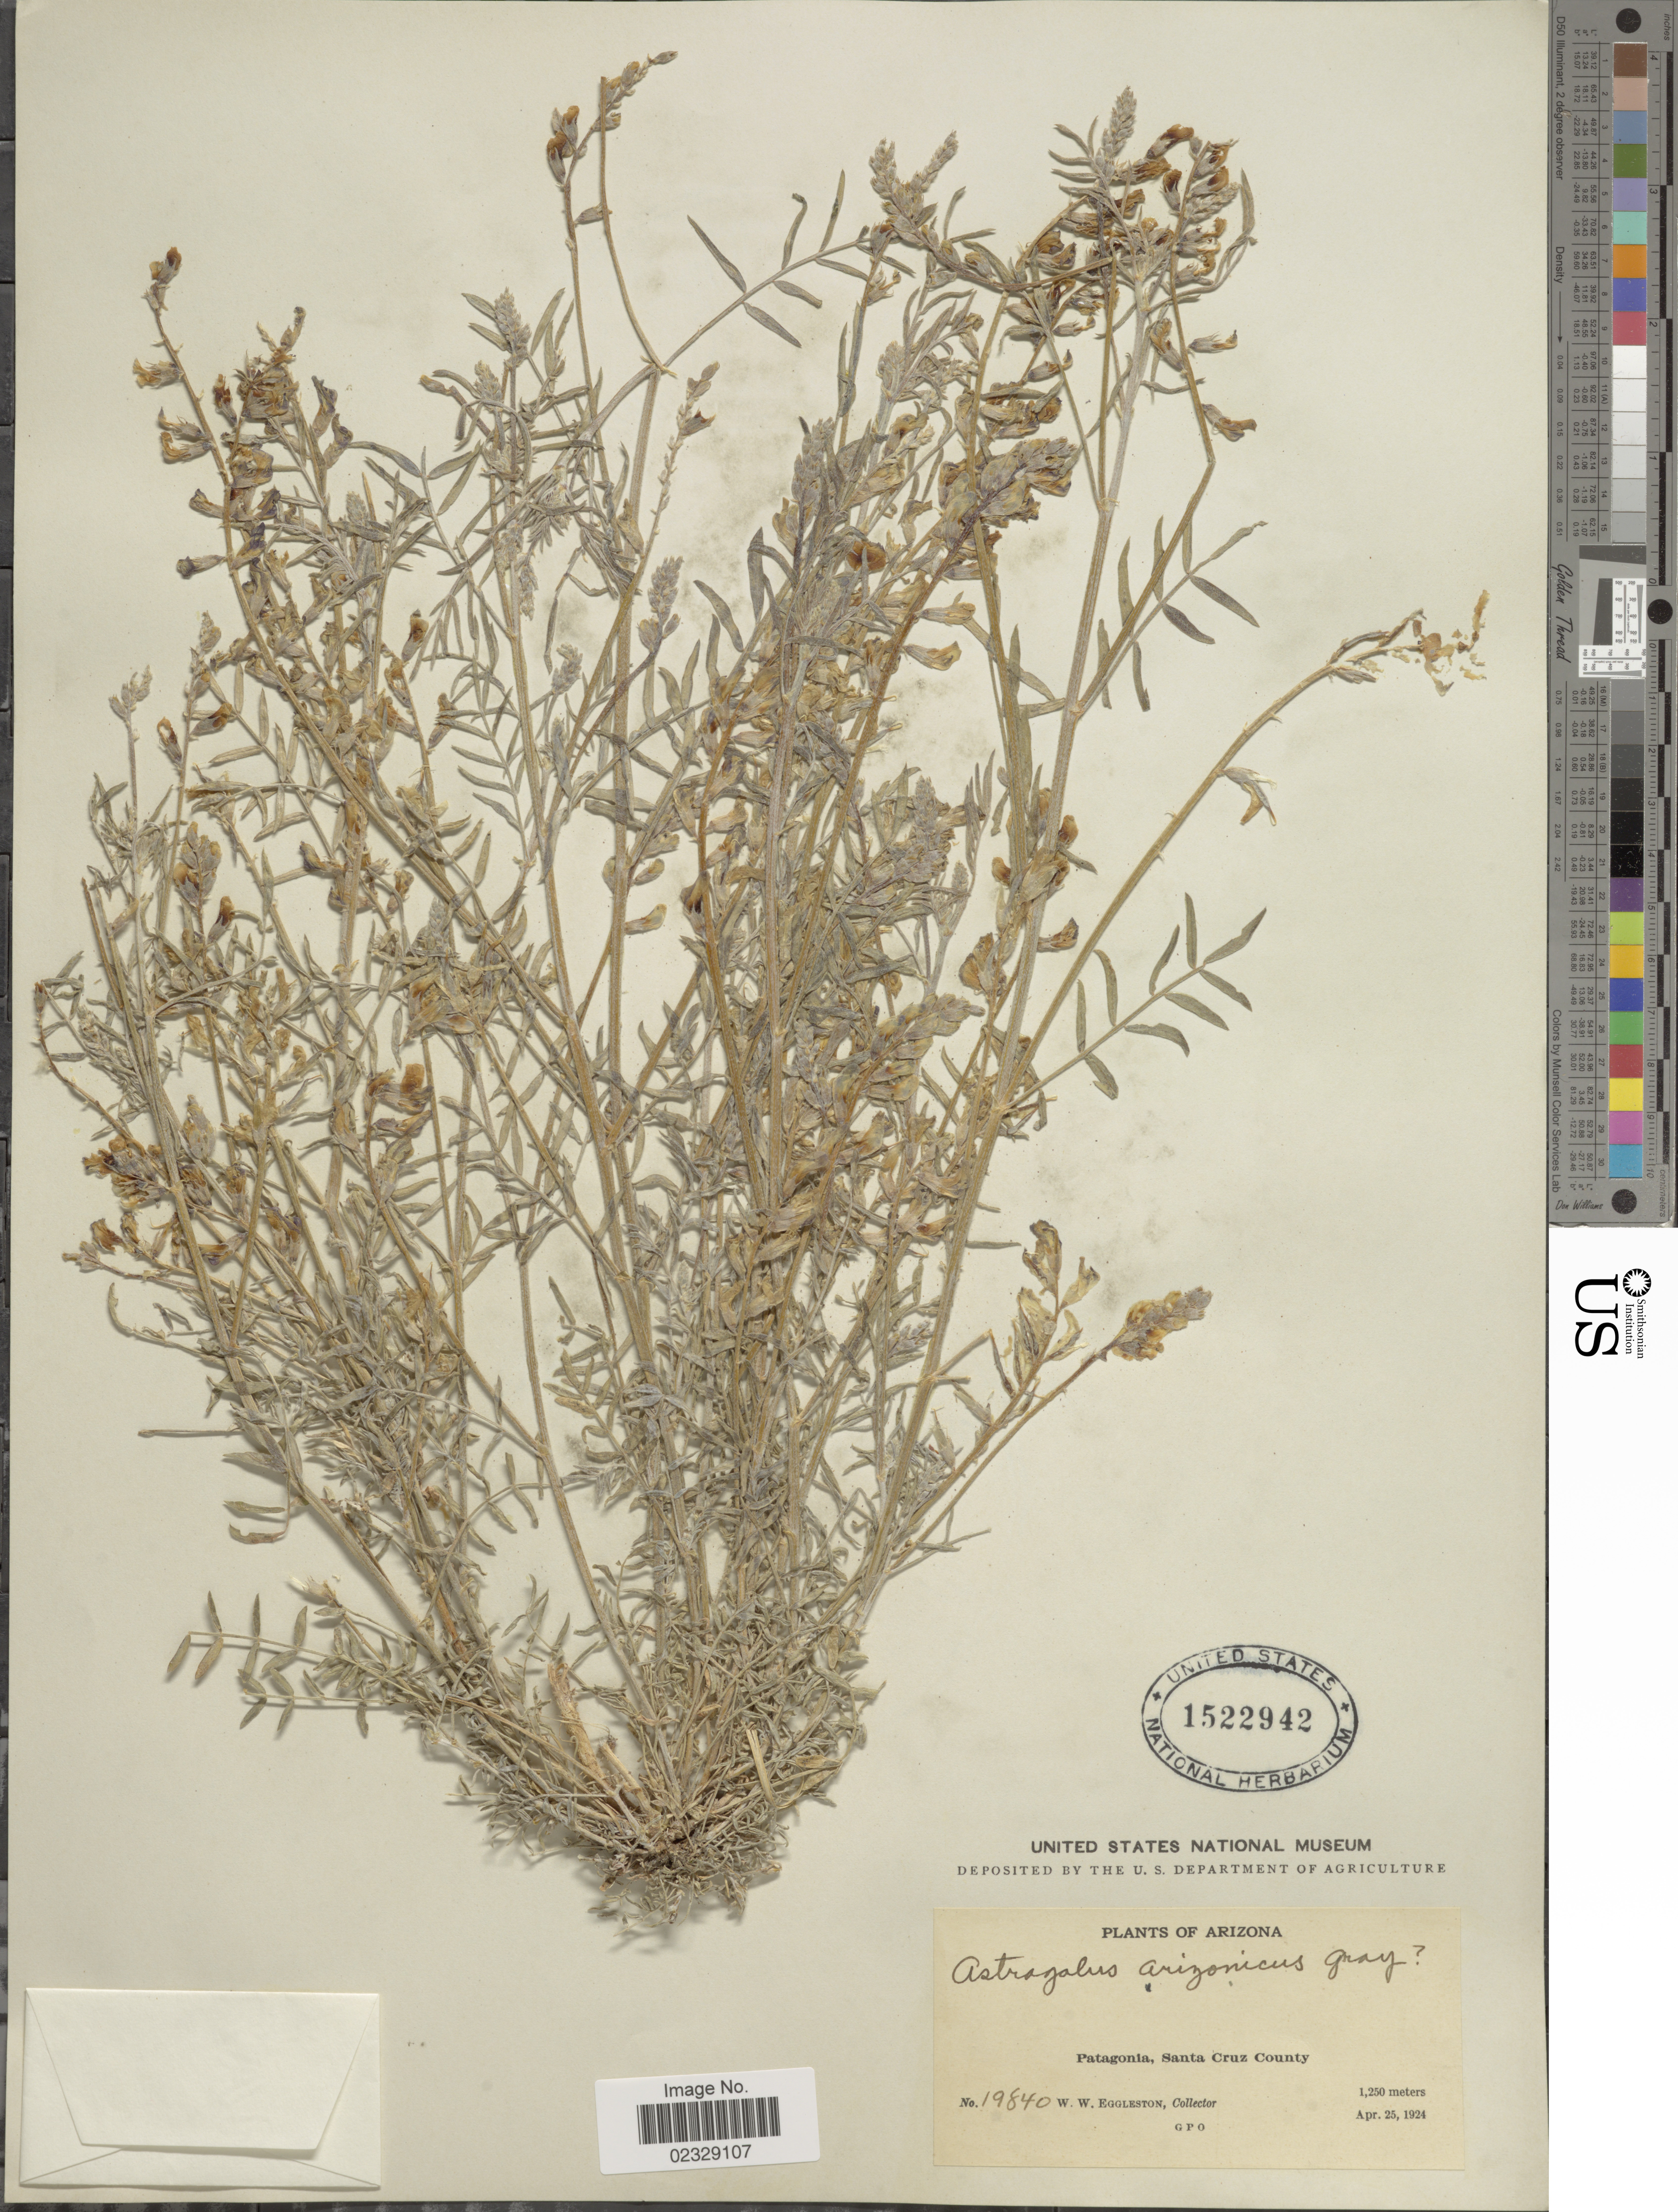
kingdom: Plantae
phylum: Tracheophyta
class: Magnoliopsida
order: Fabales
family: Fabaceae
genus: Astragalus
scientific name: Astragalus arizonicus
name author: A. Gray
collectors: W. W. Eggleston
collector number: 19840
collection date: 1924-04-25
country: United States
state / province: Arizona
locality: Patagonia, Santa Cruz County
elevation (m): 1250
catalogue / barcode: US 1522942